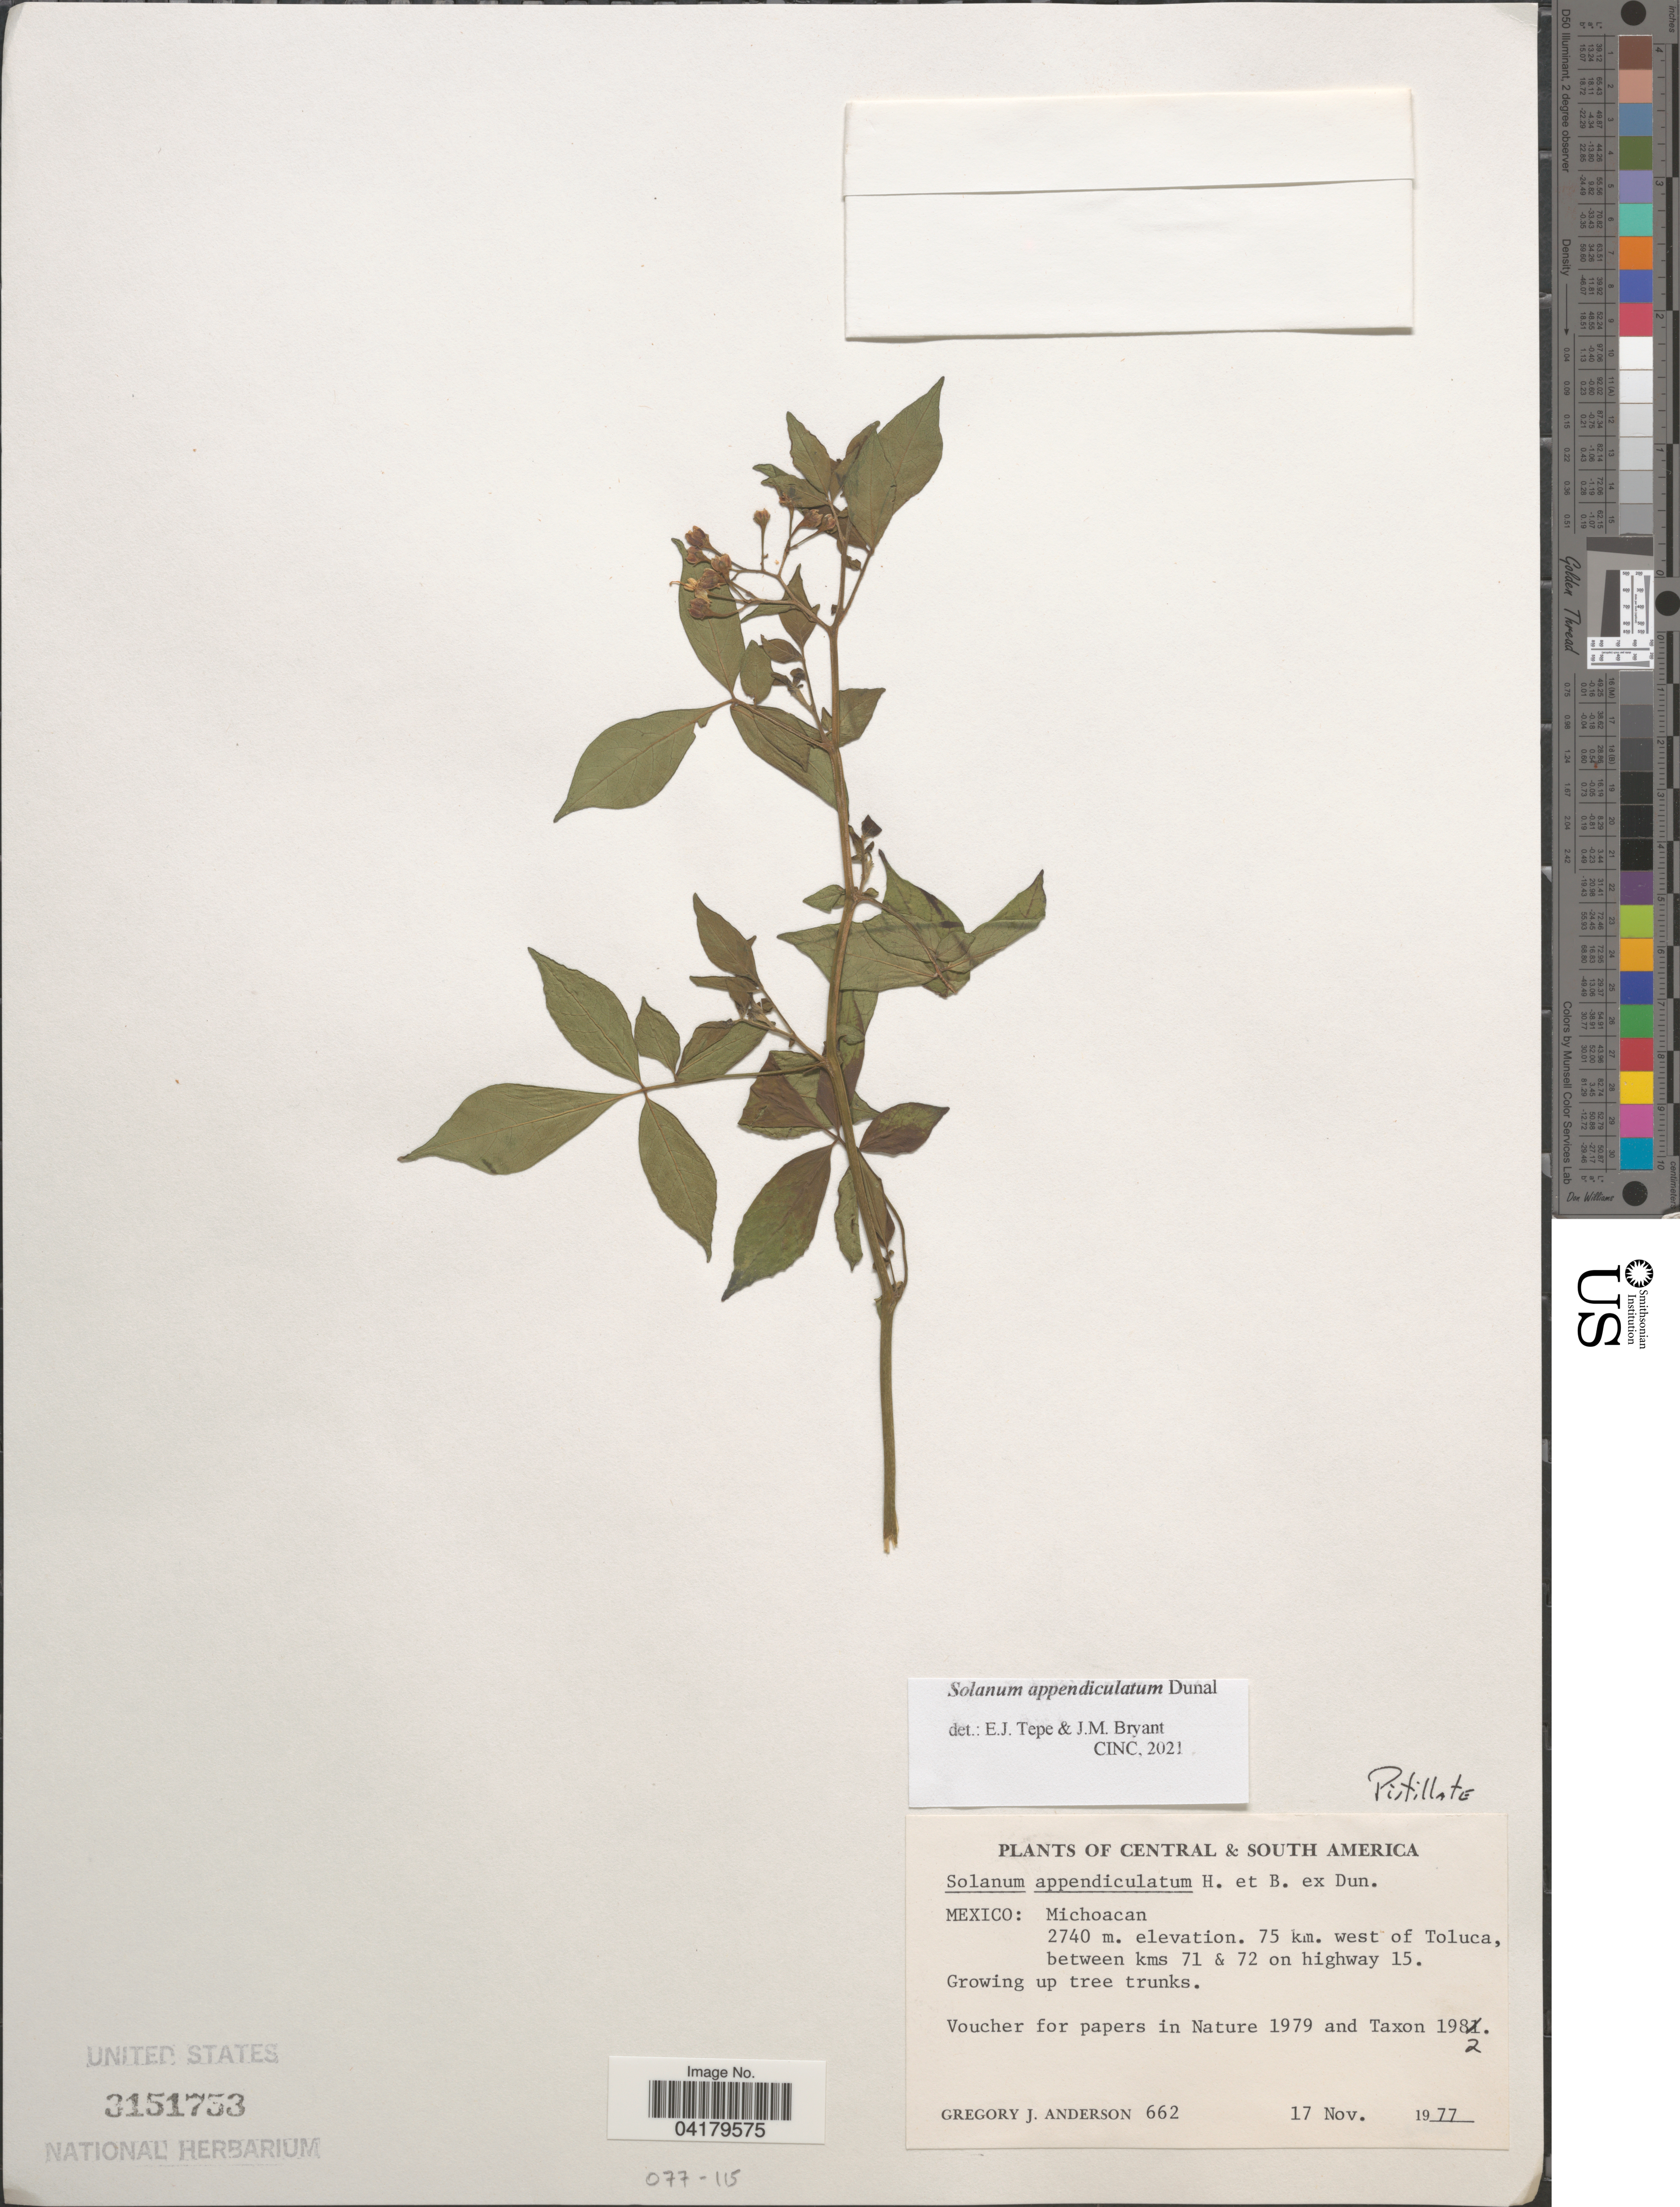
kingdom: Plantae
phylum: Tracheophyta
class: Magnoliopsida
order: Solanales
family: Solanaceae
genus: Solanum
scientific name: Solanum appendiculatum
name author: Humb. & Bonpl. ex Dunal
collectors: G. J. Anderson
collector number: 662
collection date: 1977-11-17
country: Mexico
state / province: Michoacán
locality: Central & South America. 75 km. west of Toluca, between kms 71 & 72 on highway 15.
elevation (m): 2740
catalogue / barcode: US 3151753